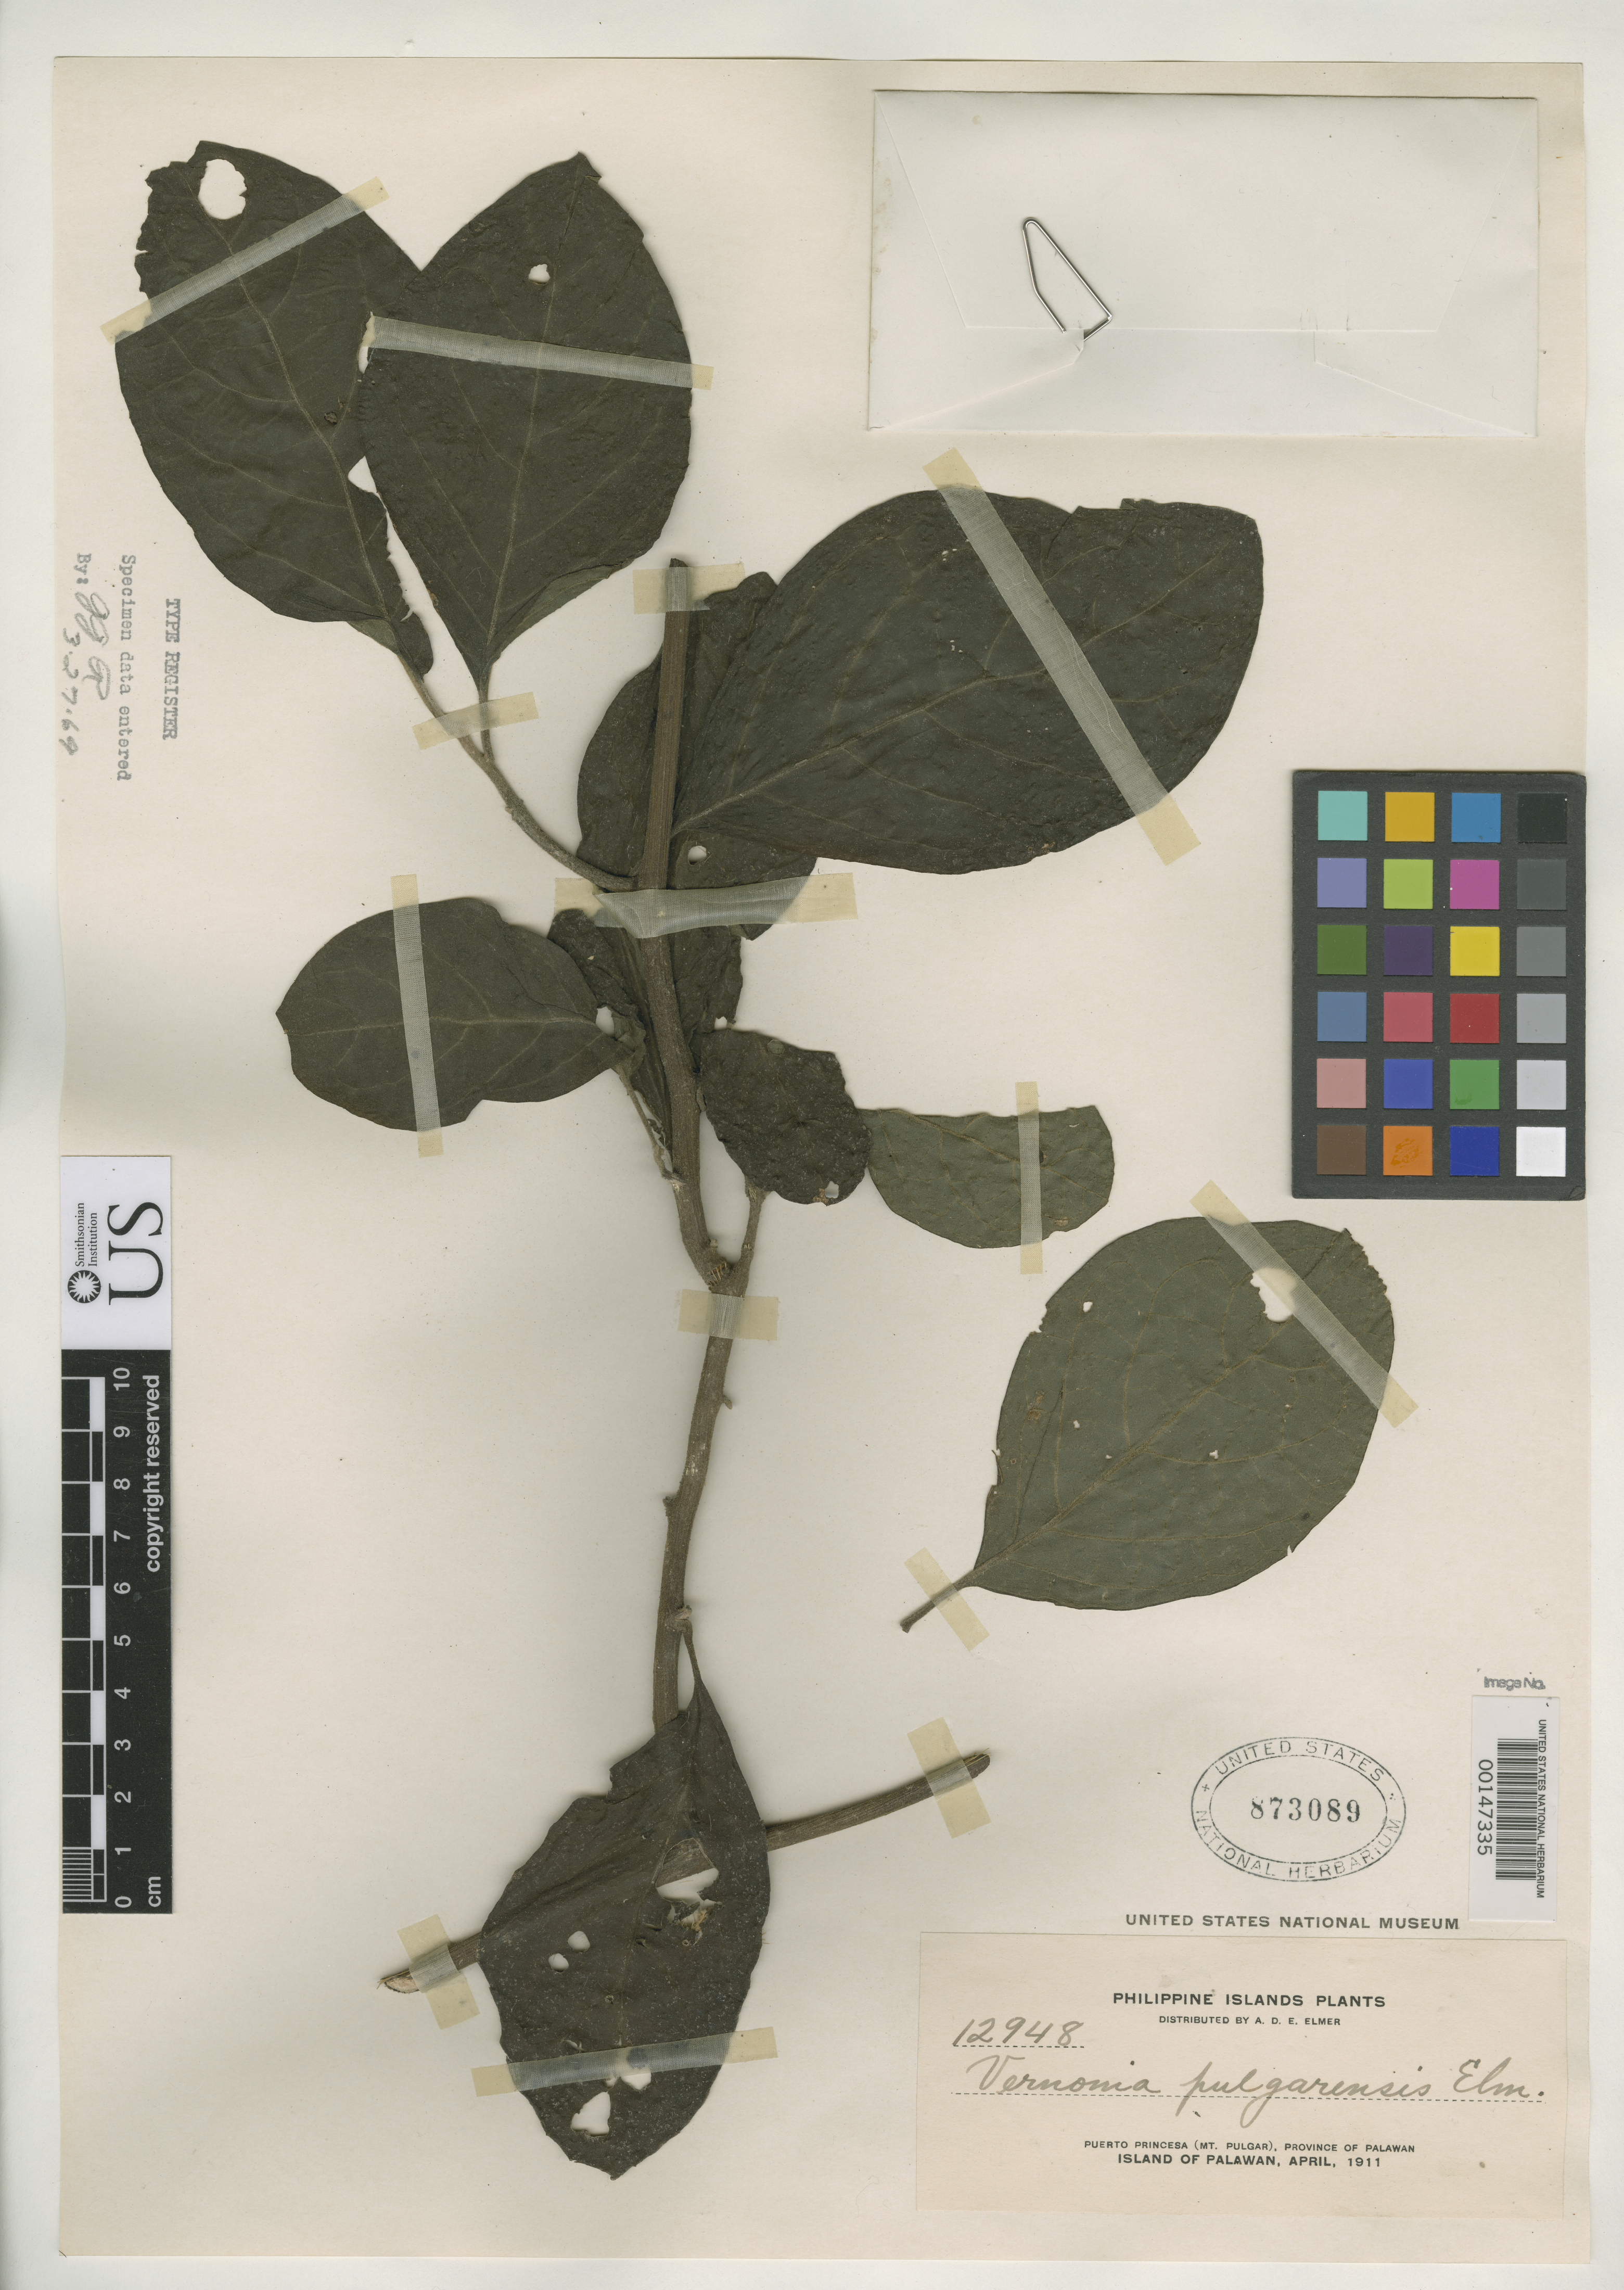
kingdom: Plantae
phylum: Tracheophyta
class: Magnoliopsida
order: Asterales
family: Asteraceae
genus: Vernonia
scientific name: Vernonia pulgarensis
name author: Elmer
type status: Possible Isotype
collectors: A. D. E. Elmer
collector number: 12948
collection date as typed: Apr 1911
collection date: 1911-04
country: Philippines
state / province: Mimaropa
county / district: Palawan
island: Palawan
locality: Puerto Princesa, Mt. Pulgar.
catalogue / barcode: US 873089